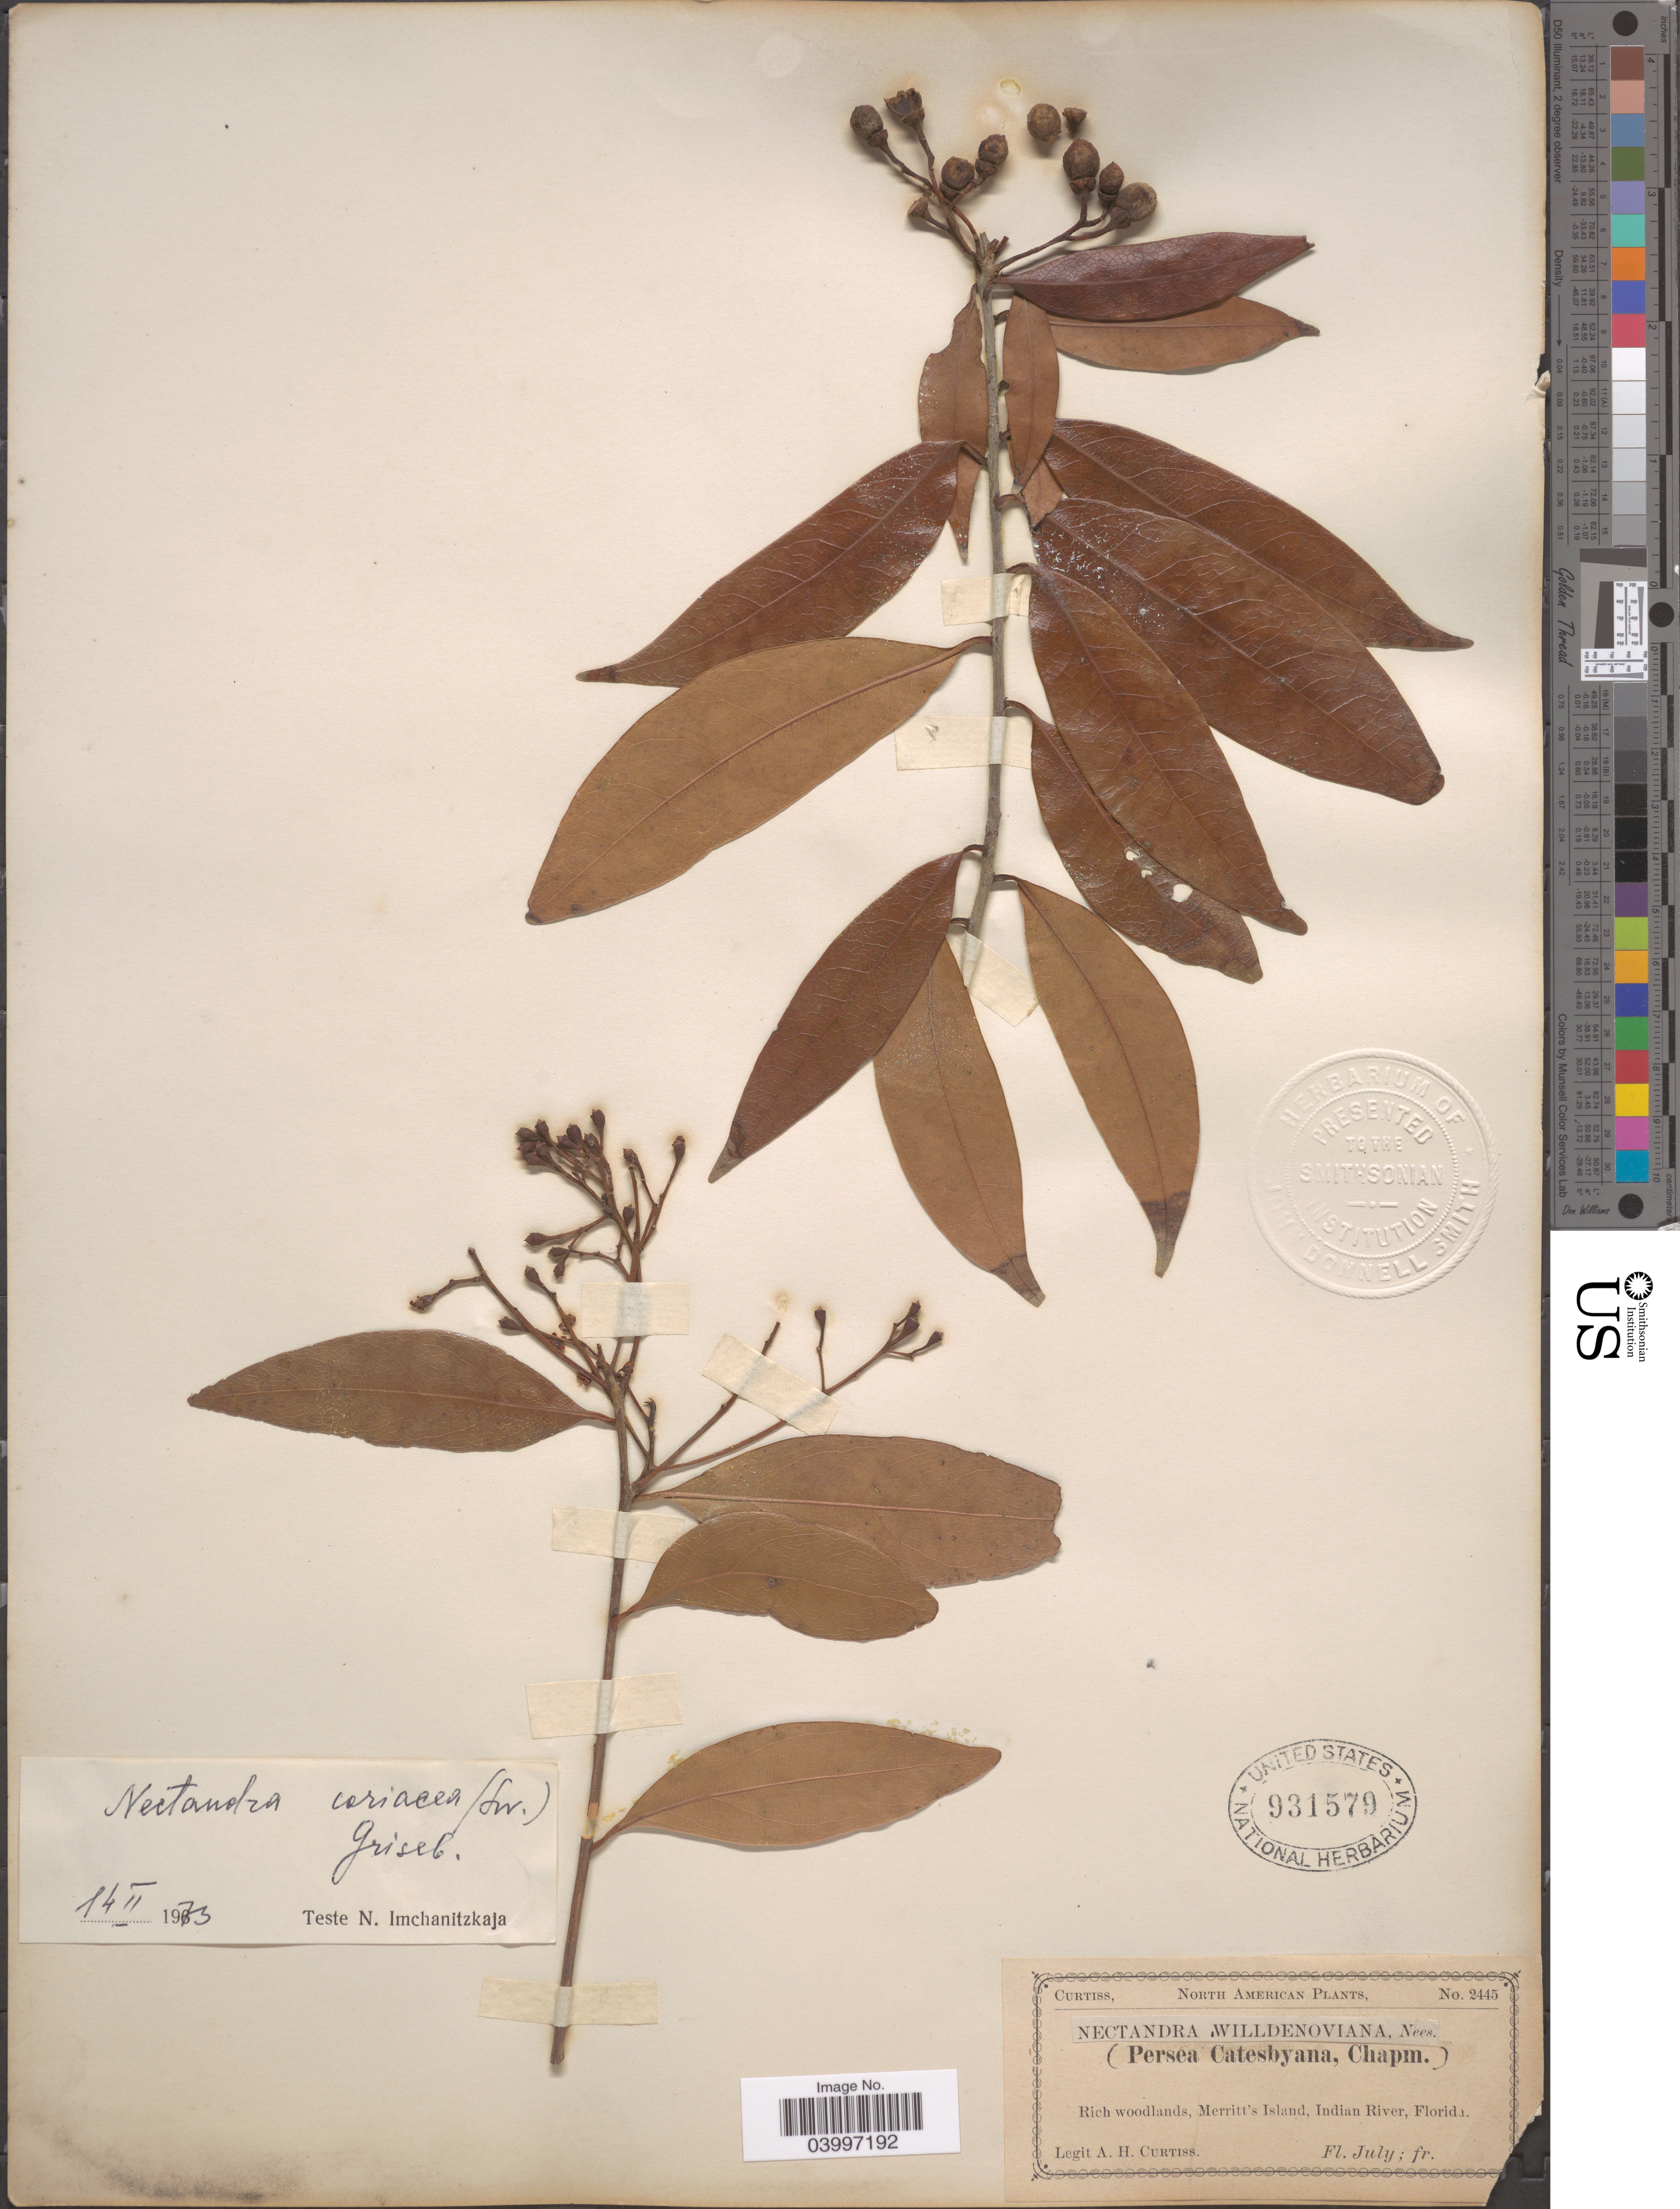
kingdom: Plantae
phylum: Tracheophyta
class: Magnoliopsida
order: Laurales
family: Lauraceae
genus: Nectandra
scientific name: Nectandra coriacea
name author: (Sw.) Griseb.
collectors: A. H. Curtiss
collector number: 2445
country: United States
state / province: Florida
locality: Merritt's Island, Indian River.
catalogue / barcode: US 931579